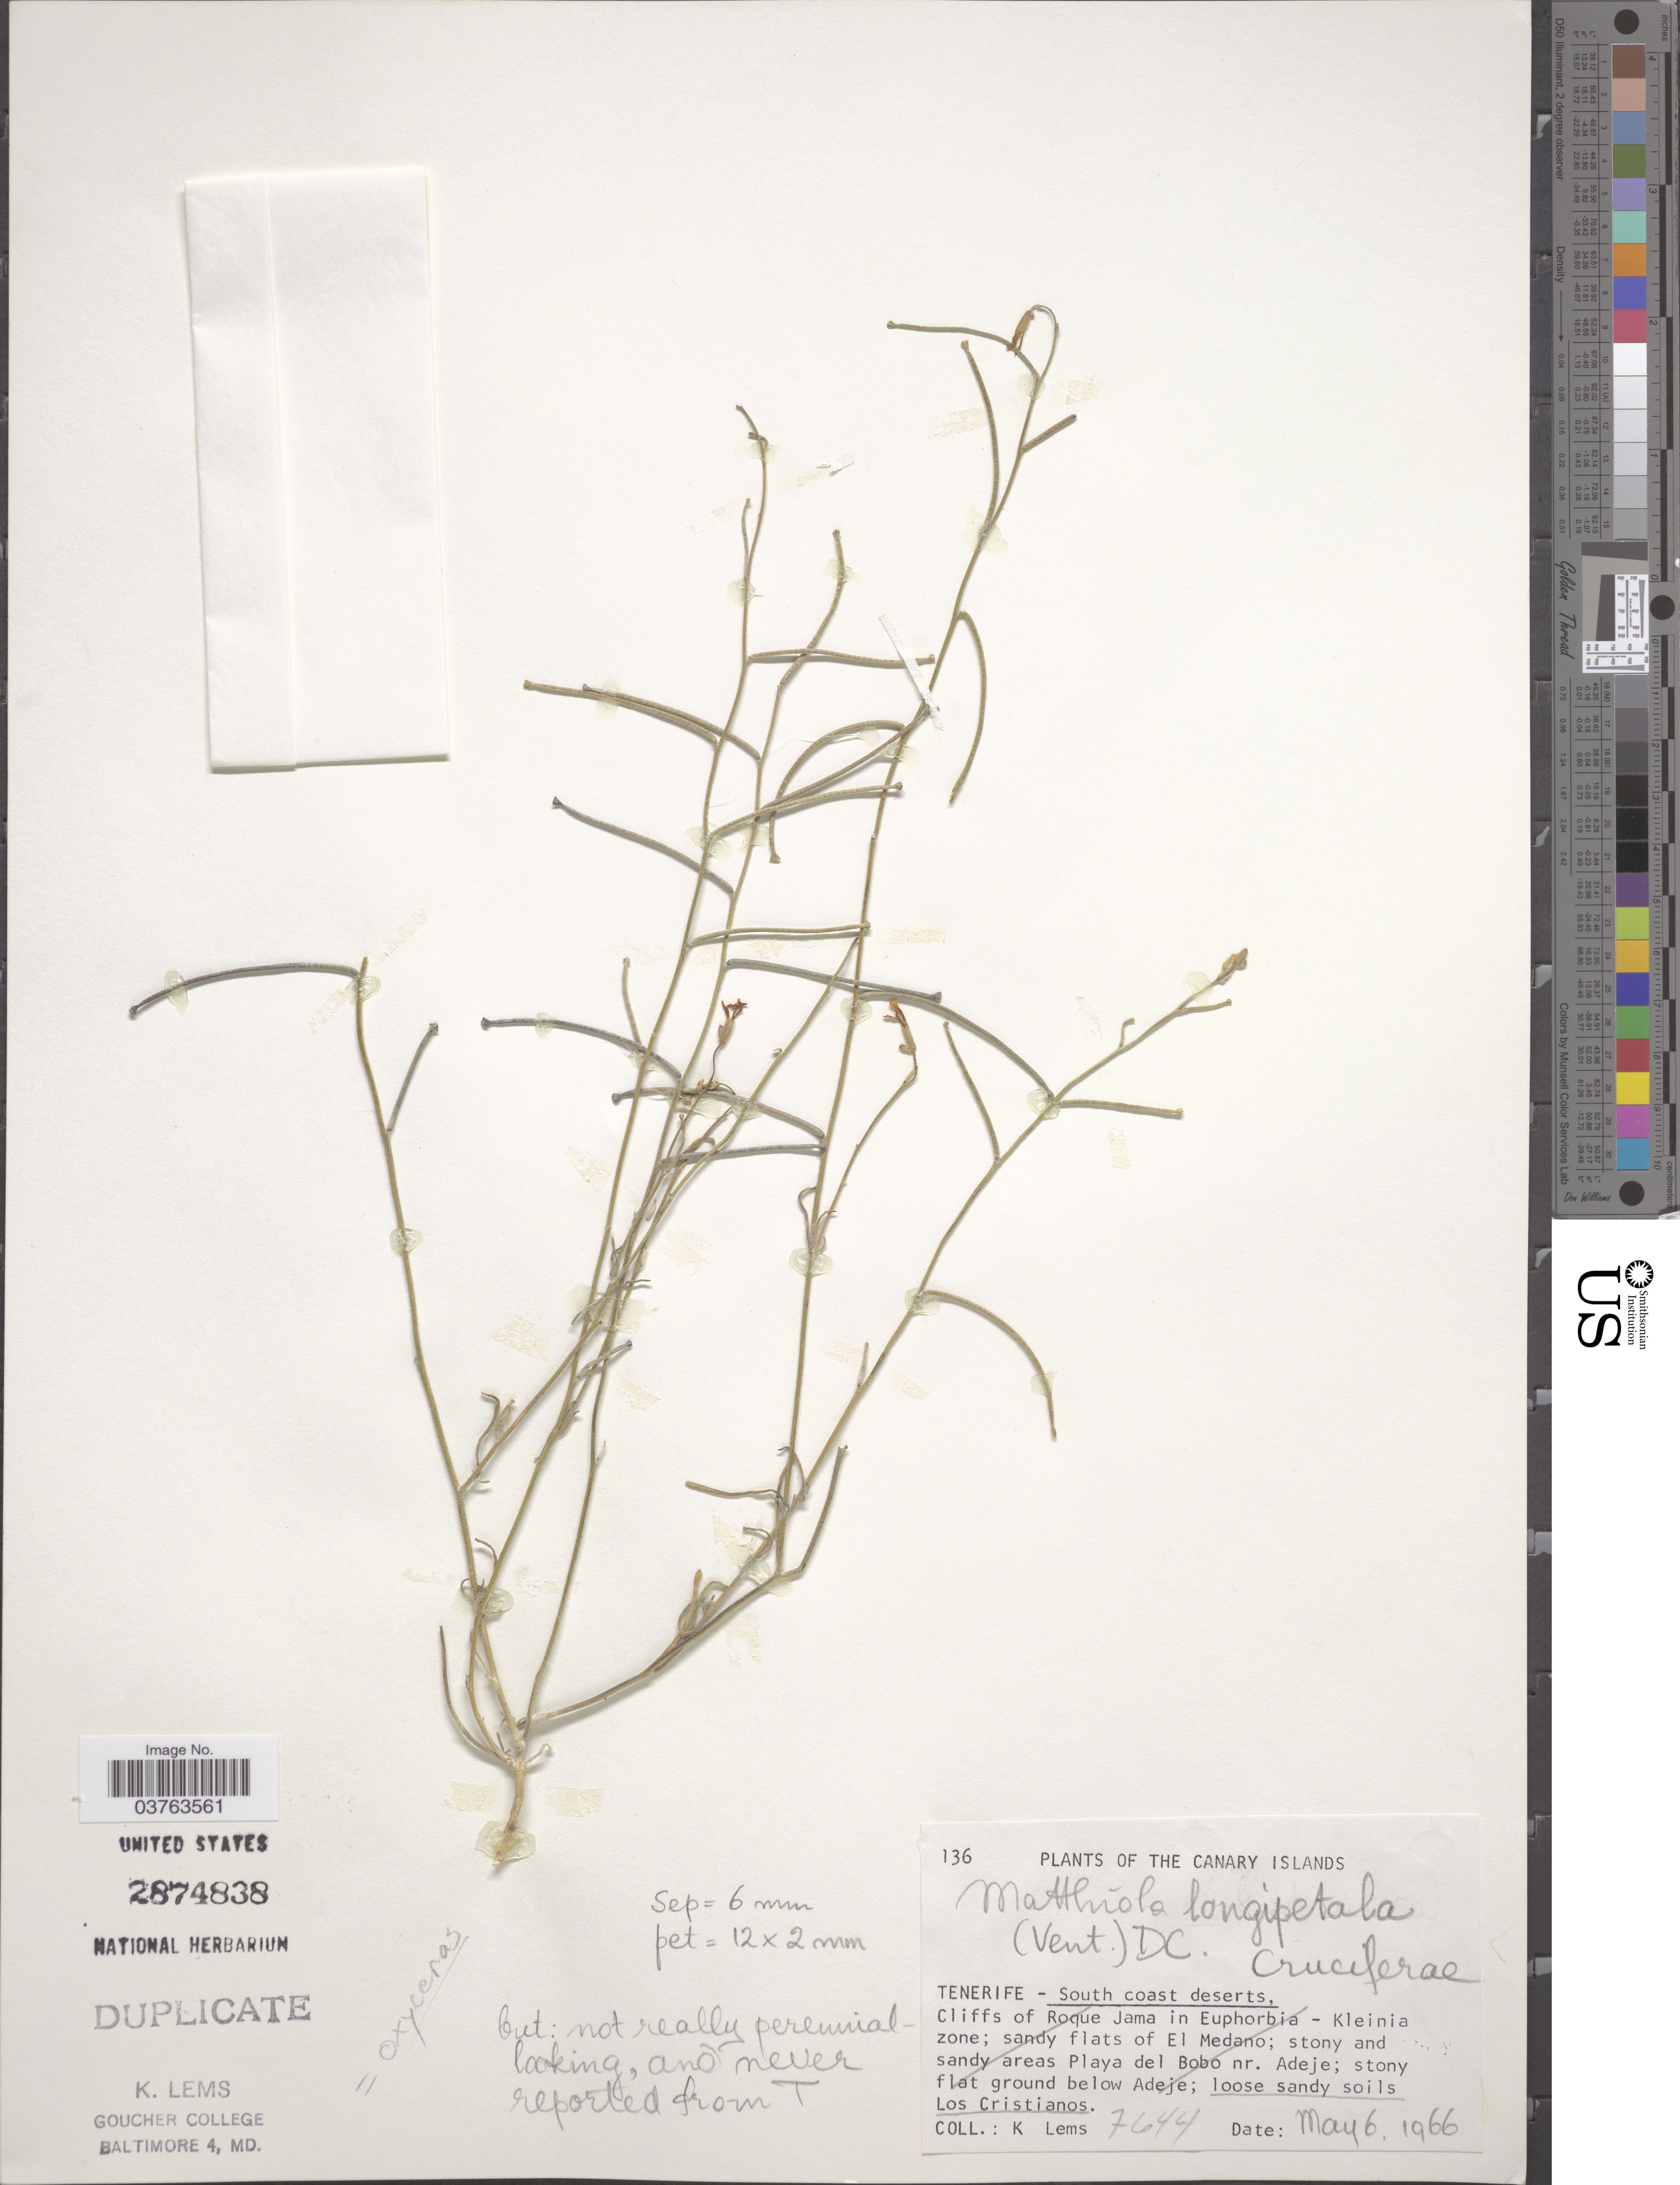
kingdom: Plantae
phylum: Tracheophyta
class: Magnoliopsida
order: Brassicales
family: Brassicaceae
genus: Matthiola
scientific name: Matthiola oxyceras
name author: DC.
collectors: K. Lems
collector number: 7644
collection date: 1966-05-06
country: Spain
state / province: Canarias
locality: The Canary Islands. Tenerife - South coast deserts, loose sandy soils Los Cristianos.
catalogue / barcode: US 2874838